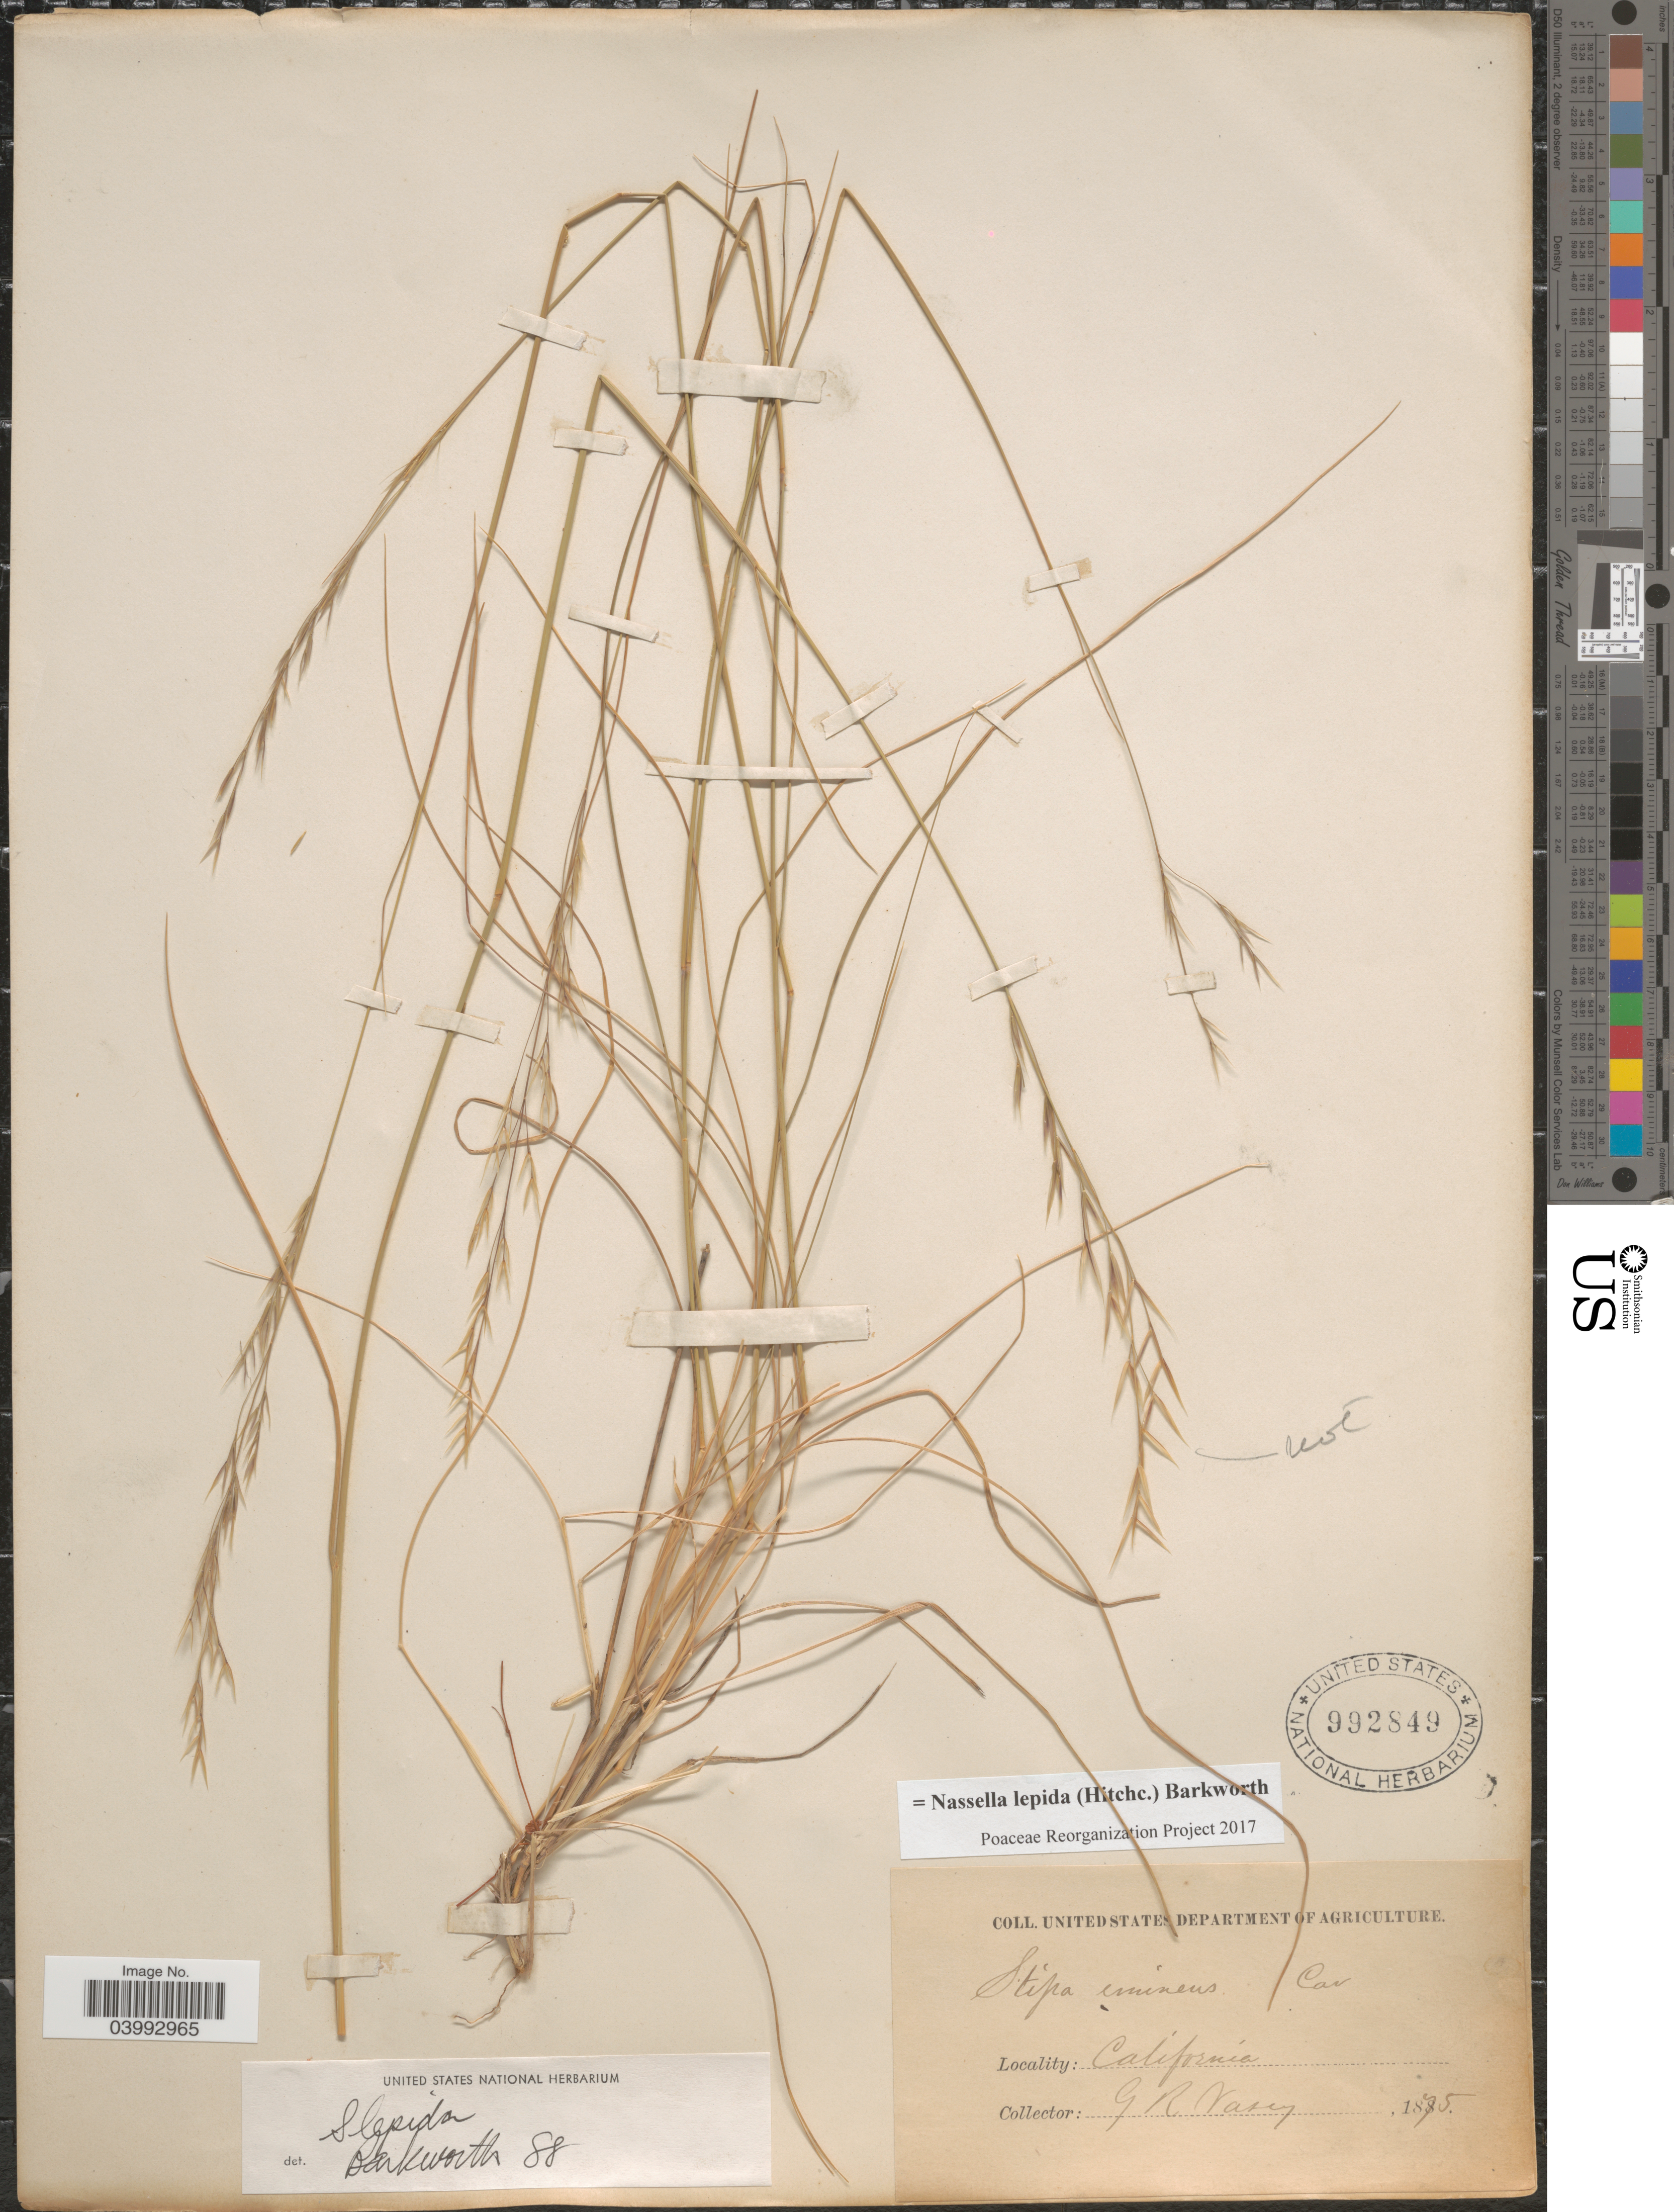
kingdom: Plantae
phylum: Tracheophyta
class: Liliopsida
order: Poales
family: Poaceae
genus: Nassella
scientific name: Nassella lepida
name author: (Hitchc.) Barkworth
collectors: G. R. Vasey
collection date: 1875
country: United States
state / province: California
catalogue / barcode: US 992849